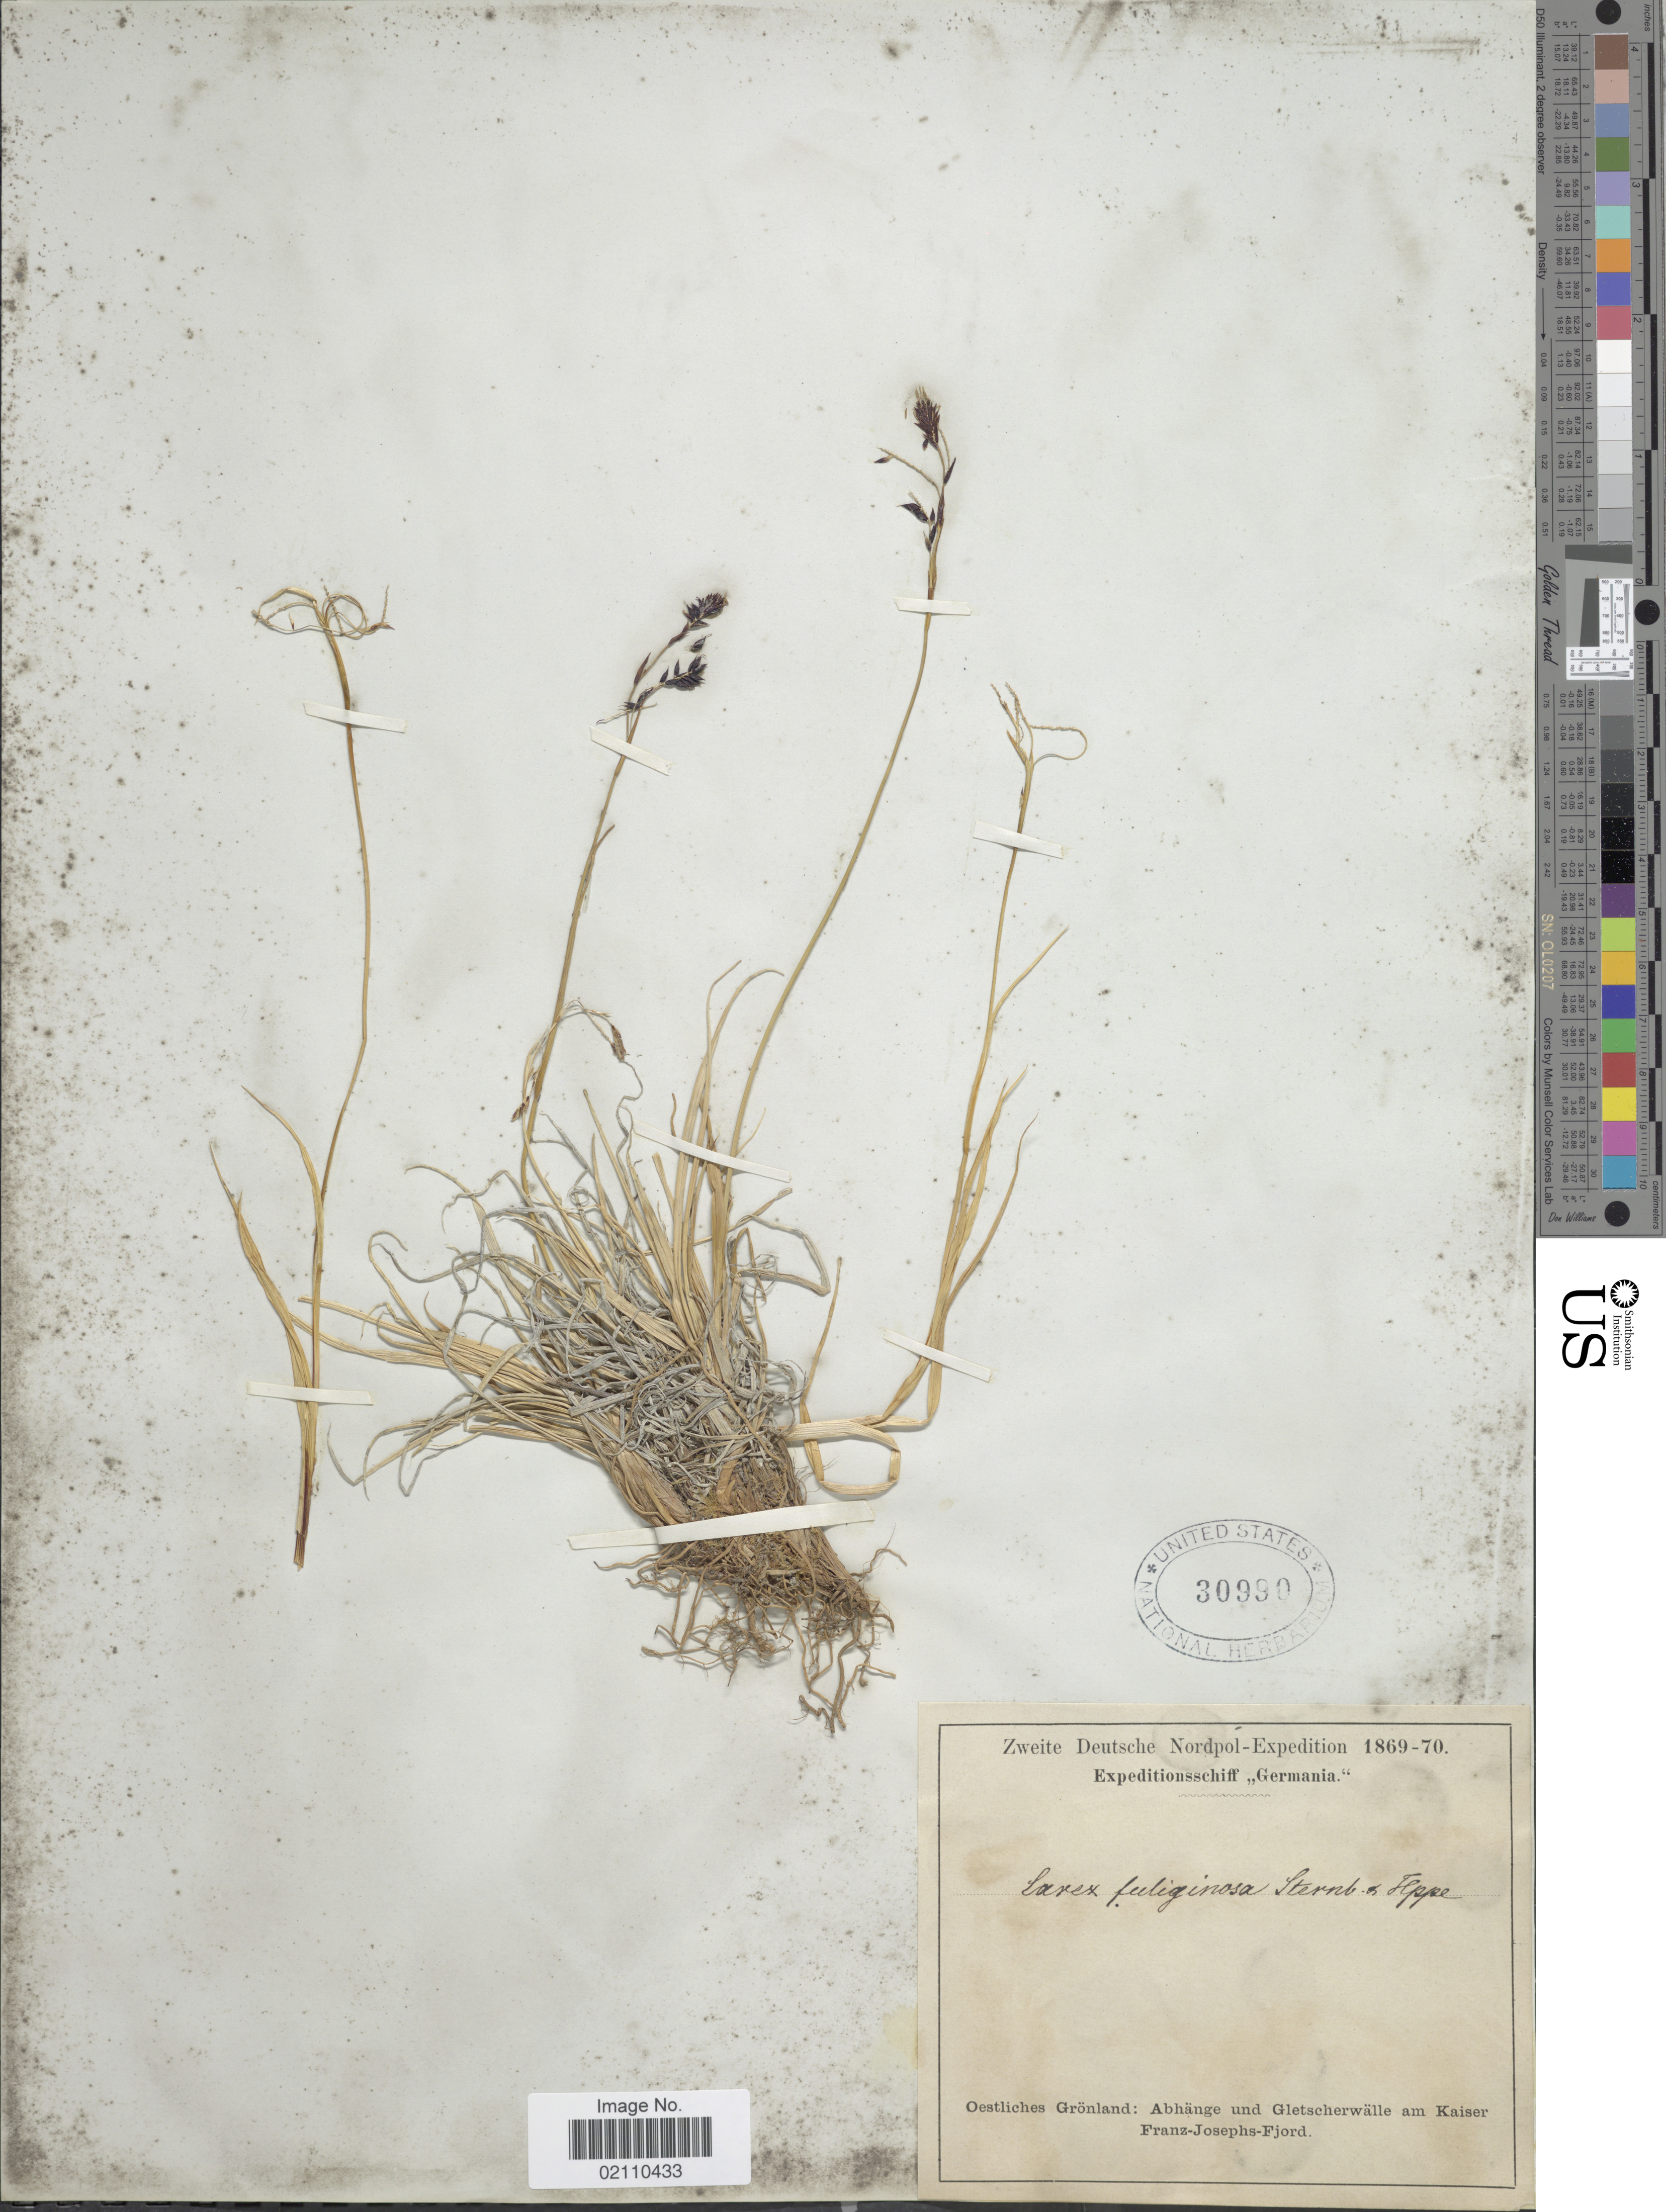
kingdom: Plantae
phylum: Tracheophyta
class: Liliopsida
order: Poales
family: Cyperaceae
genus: Carex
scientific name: Carex fuliginosa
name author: Schkuhr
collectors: Zweite Deutsche Nordpol-Expedition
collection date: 1869/1870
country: Greenland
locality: Oestliches Grondland: Abhange und Gletscherwalle am Kaiser Franz-Josephs-Fjord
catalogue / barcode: US 30990